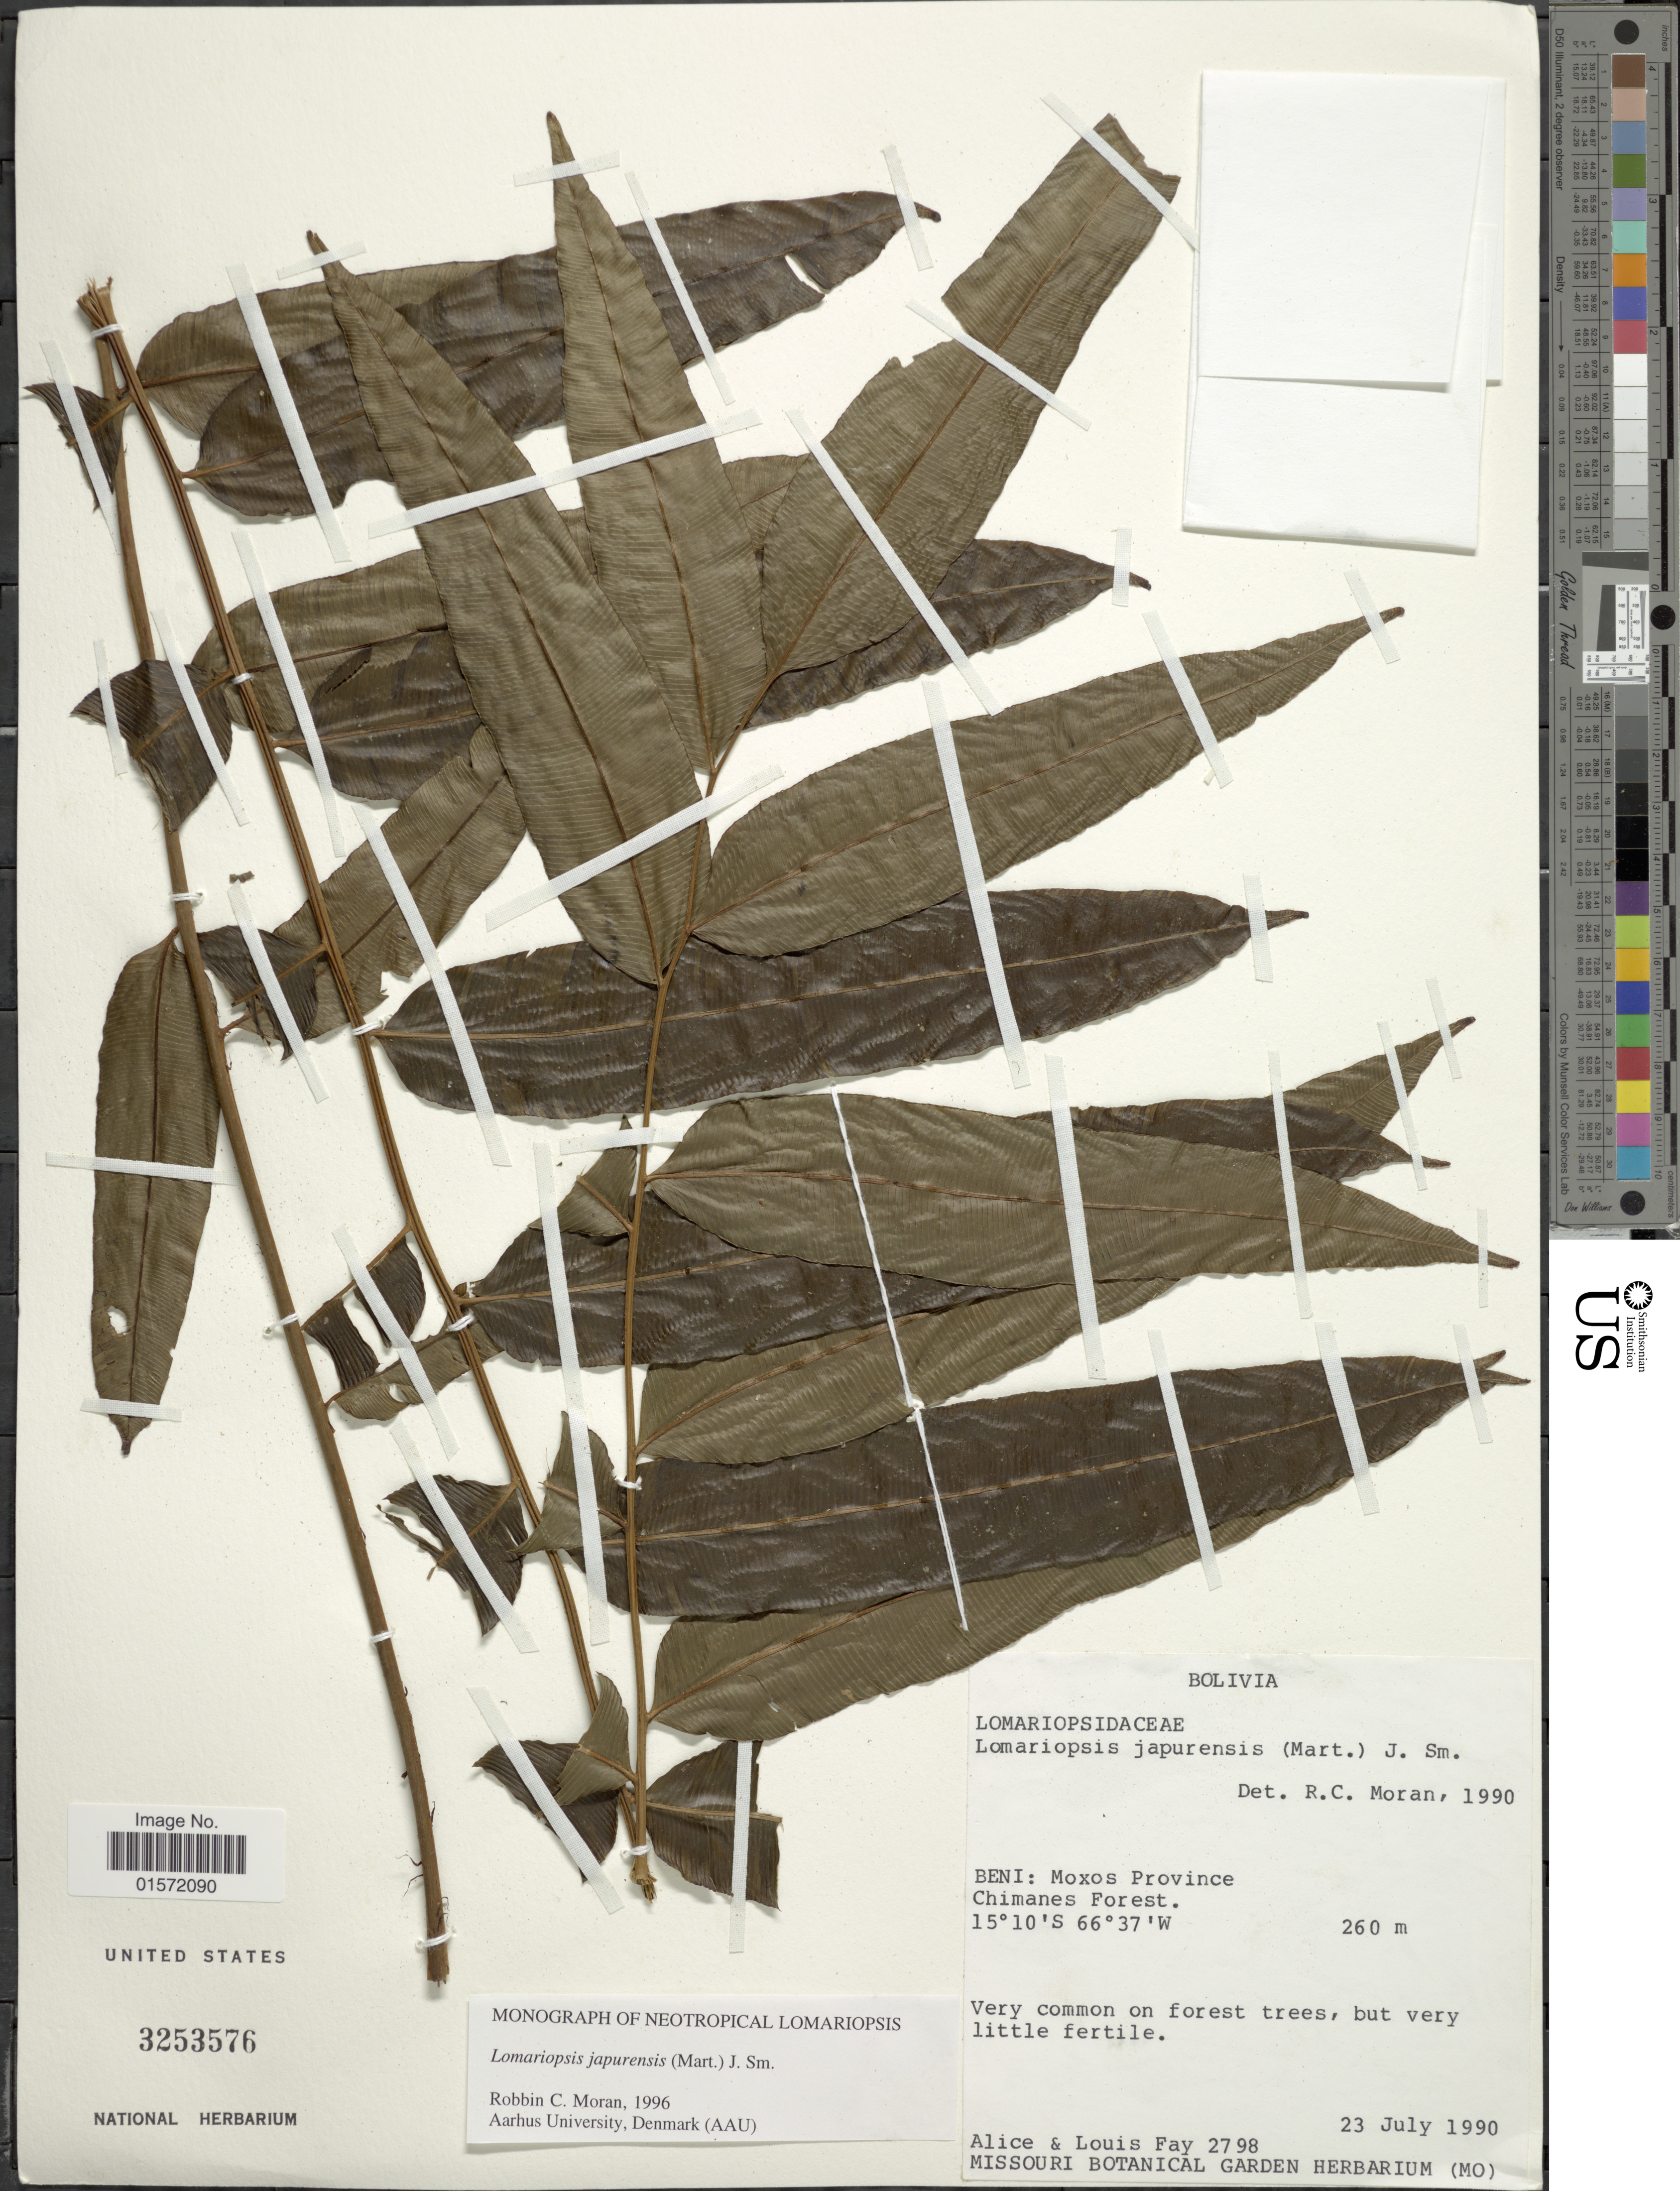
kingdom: Plantae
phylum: Tracheophyta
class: Polypodiopsida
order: Polypodiales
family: Lomariopsidaceae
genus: Lomariopsis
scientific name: Lomariopsis japurensis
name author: (Mart.) J. Sm.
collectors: A. Fay & L. Fay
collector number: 2798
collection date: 1990-07-23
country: Bolivia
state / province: Beni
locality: Moxos Province, Chimanes Forest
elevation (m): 260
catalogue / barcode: US 3253576